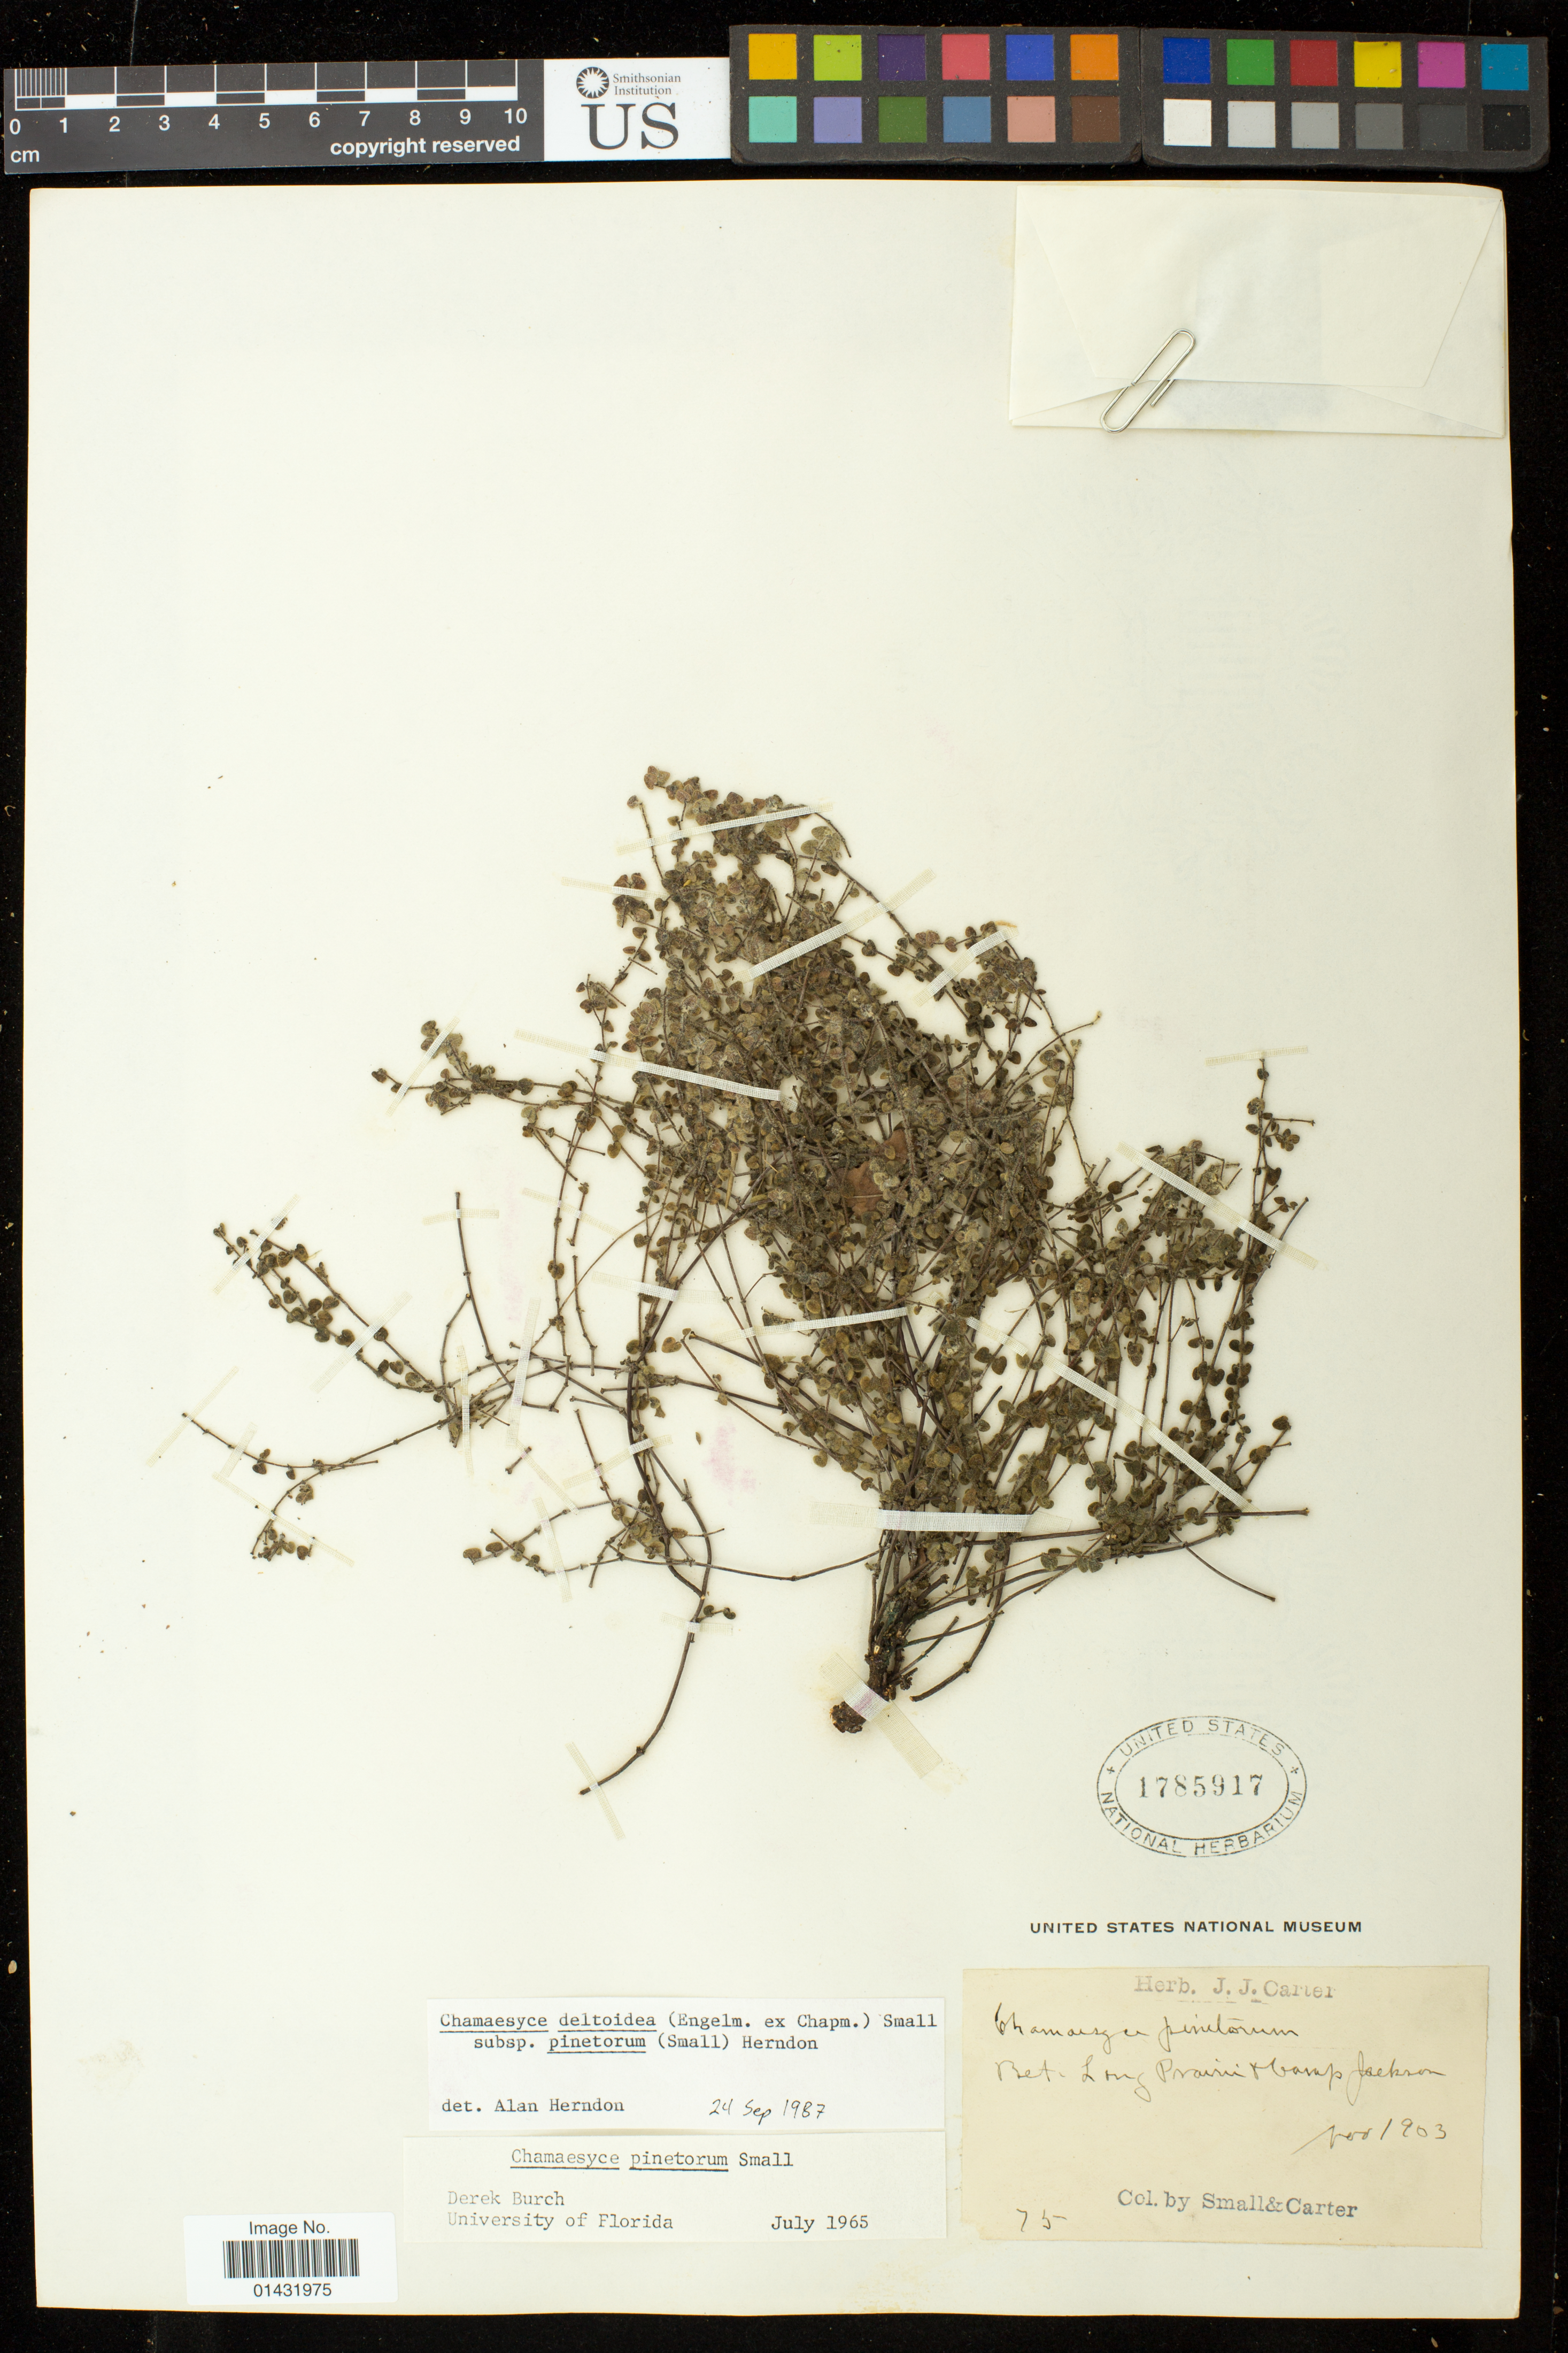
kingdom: Plantae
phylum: Tracheophyta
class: Magnoliopsida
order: Malpighiales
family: Euphorbiaceae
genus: Euphorbia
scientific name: Euphorbia deltoidea subsp. deltoidea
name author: Engelm. ex Chapm.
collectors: J. K. Small & J. J. Carter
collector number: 75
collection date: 1903-11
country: United States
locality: Bet. Long Prairie & Camp Jackson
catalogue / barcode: US 1785917